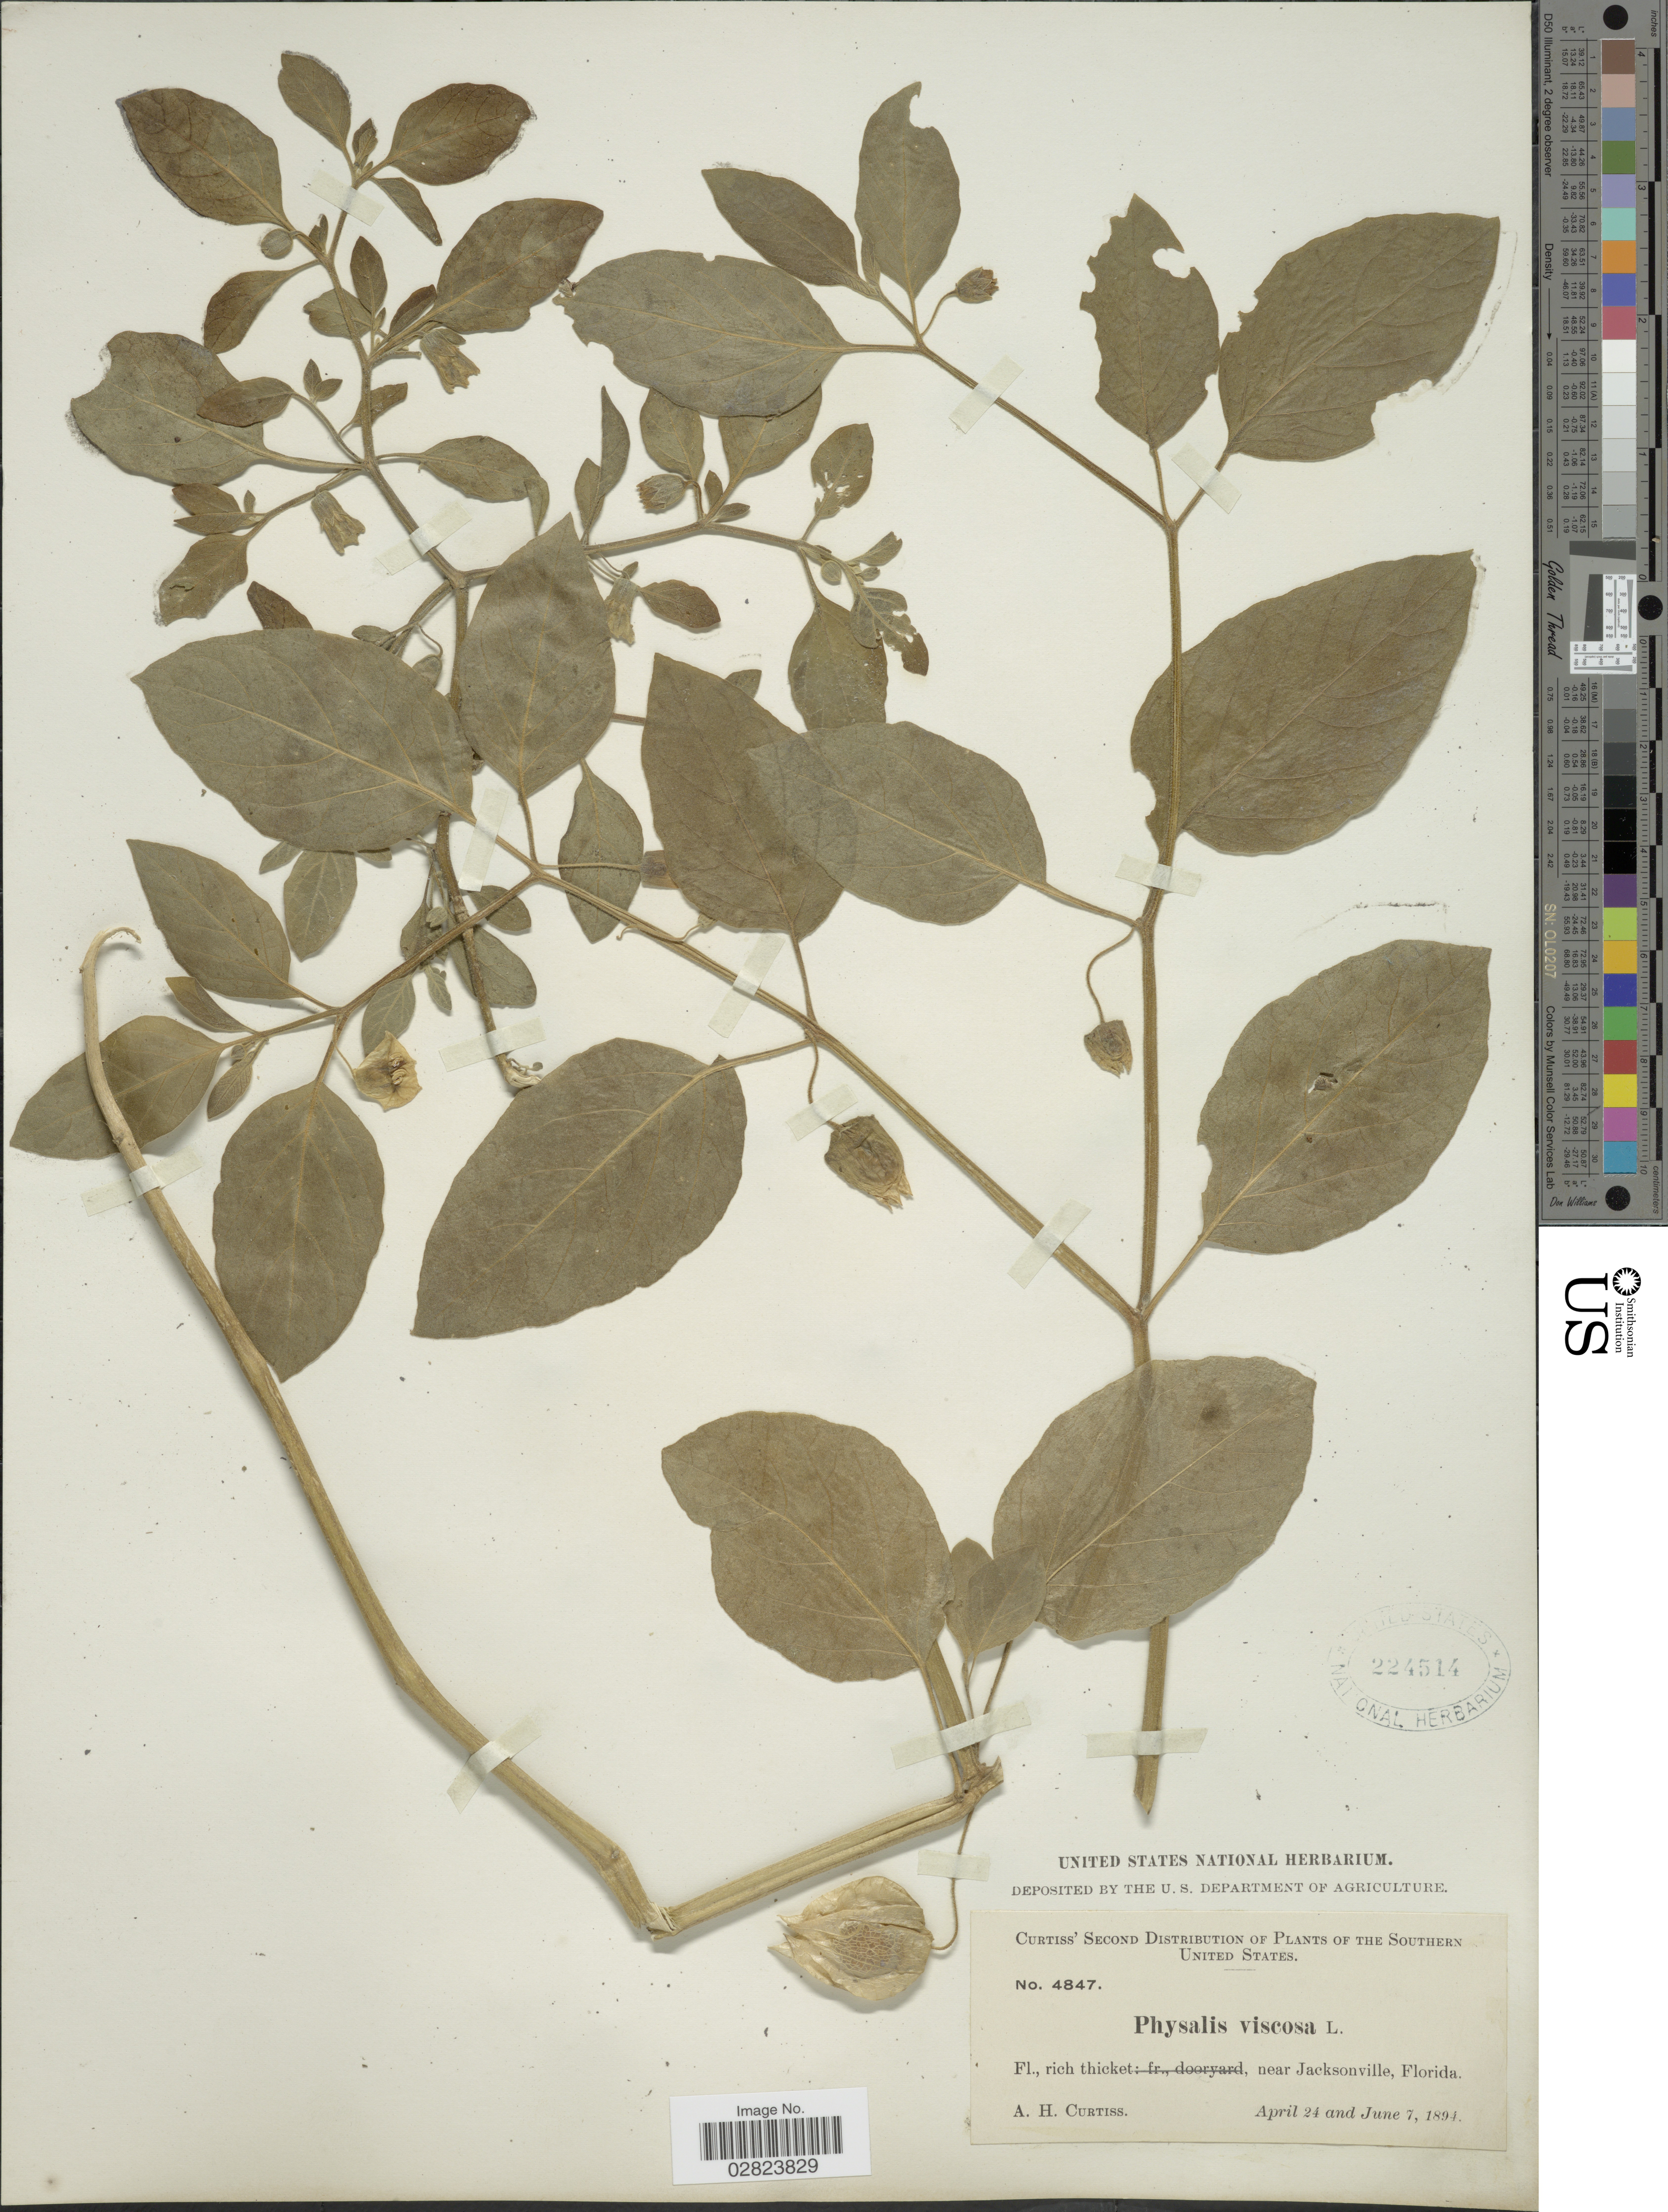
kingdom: Plantae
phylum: Tracheophyta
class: Magnoliopsida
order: Solanales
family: Solanaceae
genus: Physalis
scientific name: Physalis maritima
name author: M.A. Curtis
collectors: A. H. Curtiss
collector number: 4847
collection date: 1894-04-24/1894-06-07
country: United States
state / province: Florida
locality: Southern United States. Near Jacksonville.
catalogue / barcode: US 224514